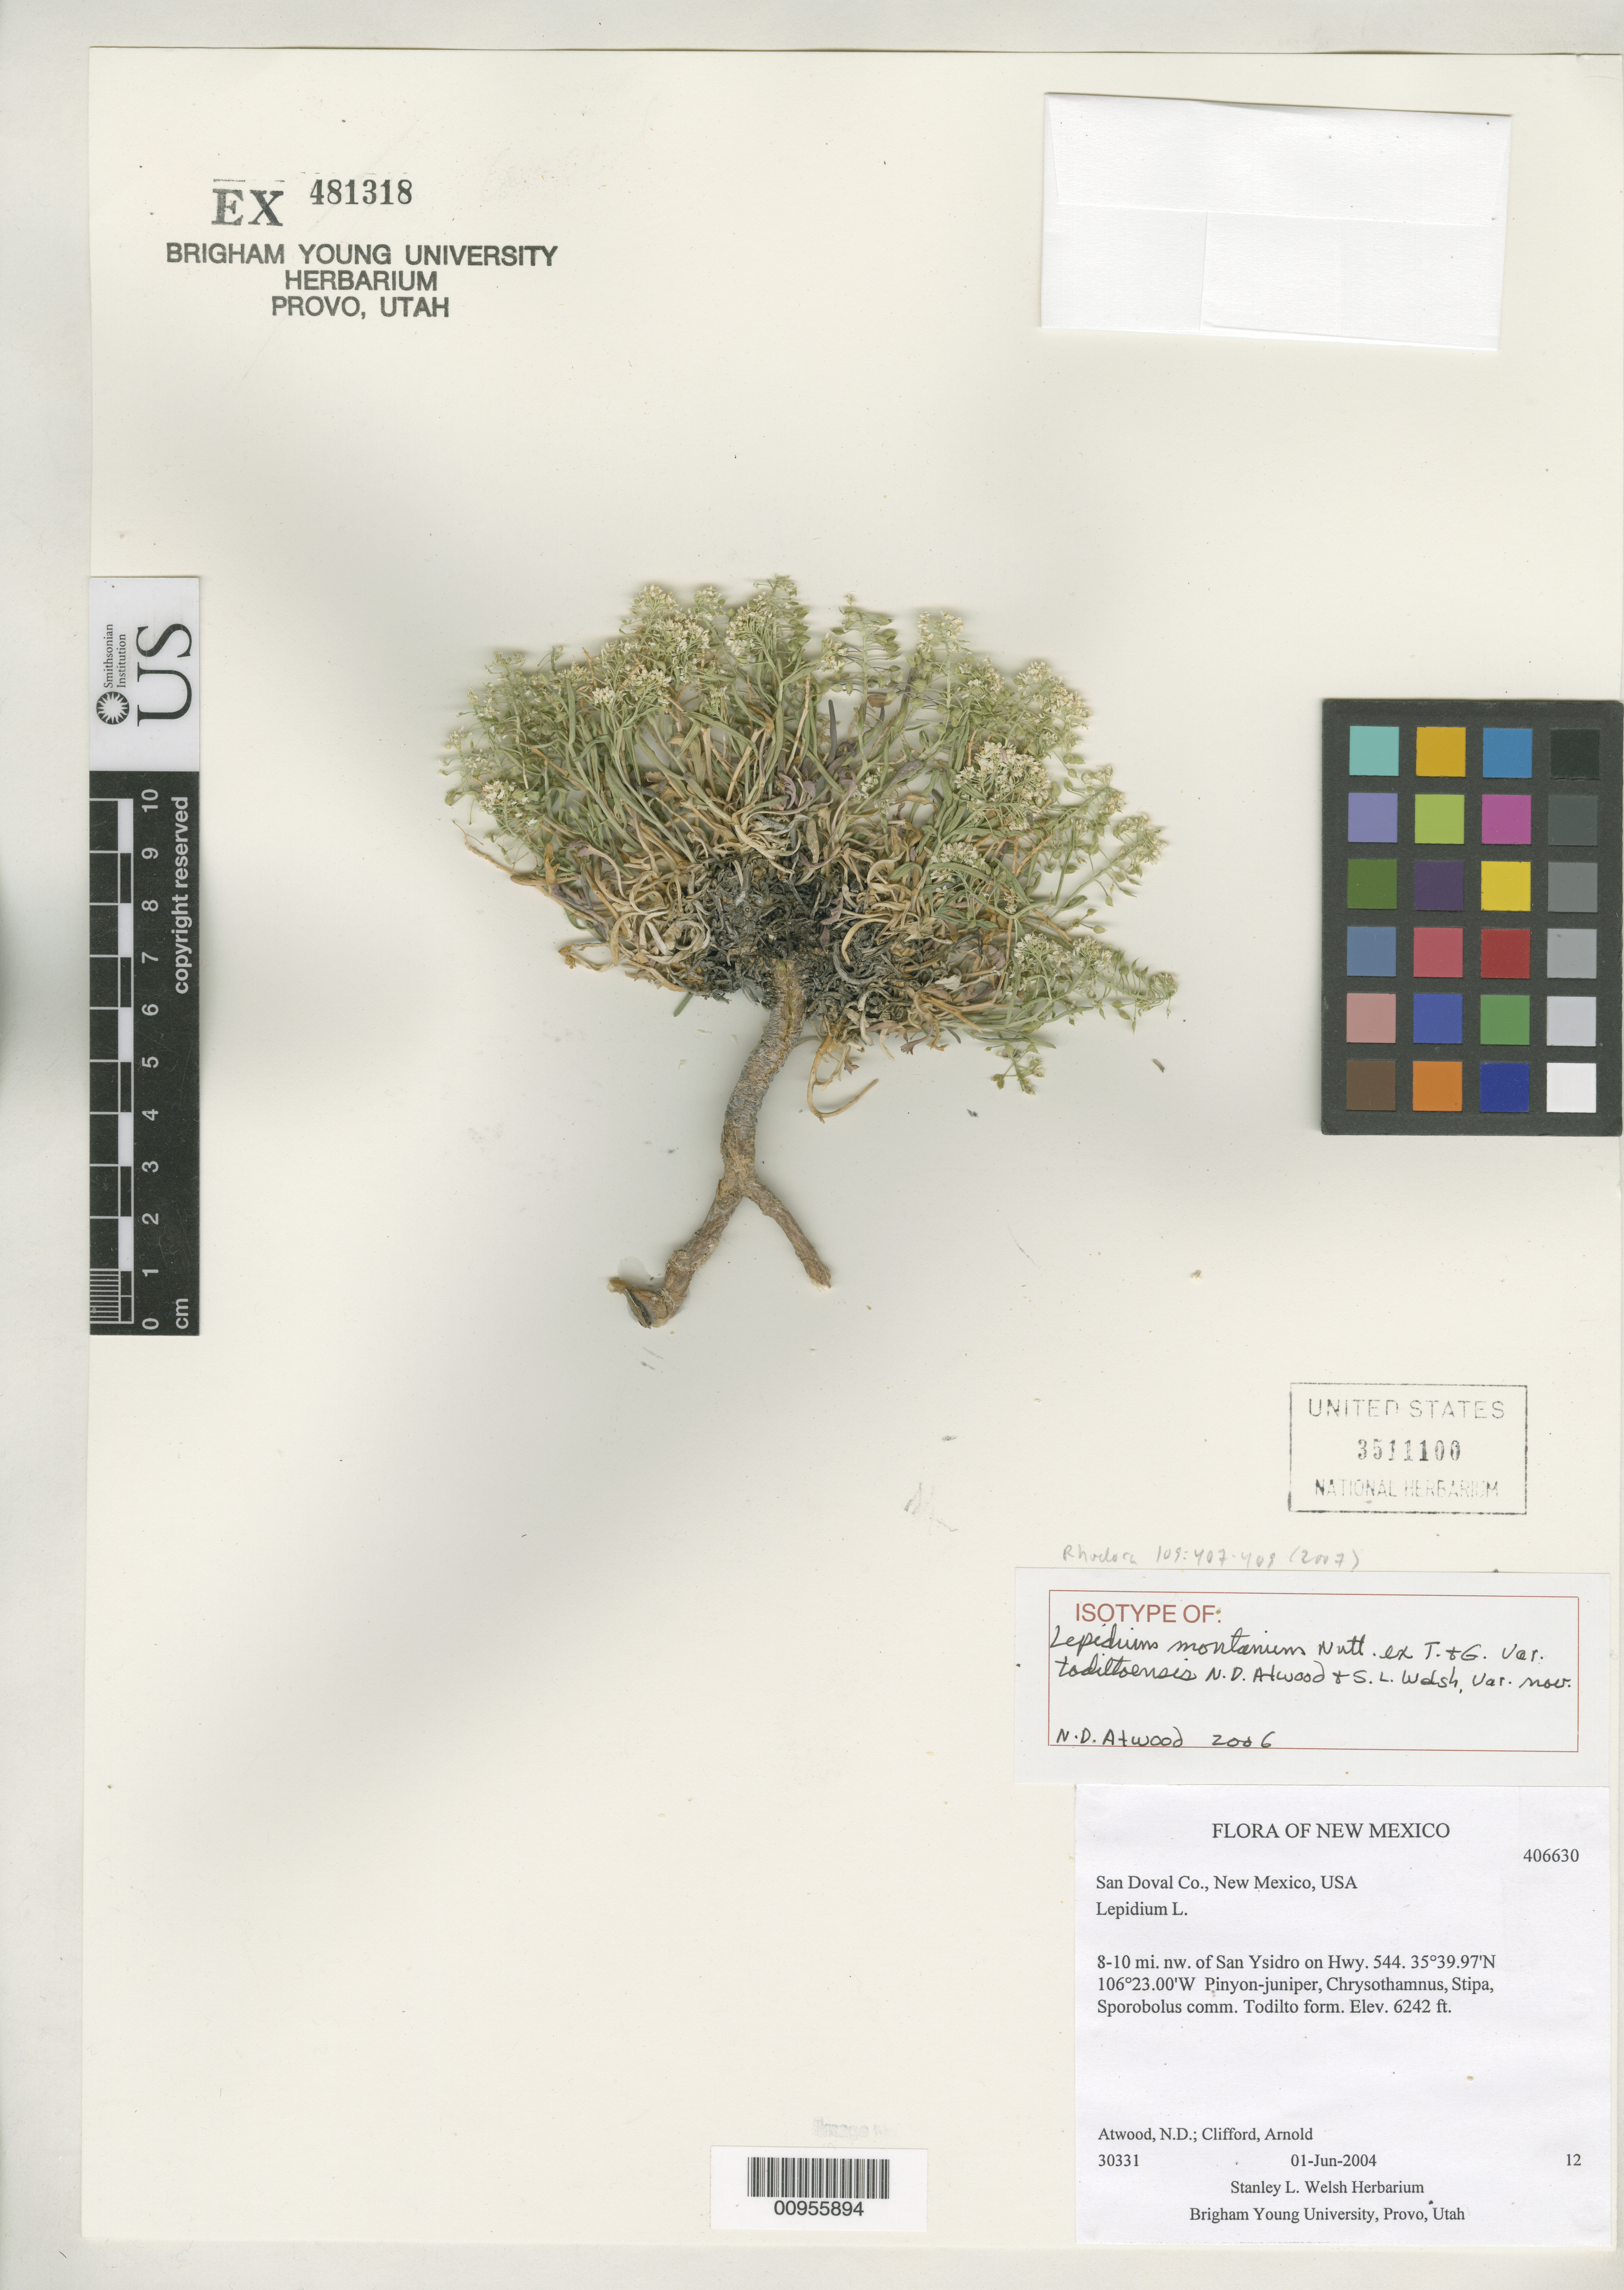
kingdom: Plantae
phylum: Tracheophyta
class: Magnoliopsida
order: Brassicales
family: Brassicaceae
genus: Lepidium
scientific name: Lepidium montanum var. todiltoensis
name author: Atwood & S.L. Welsh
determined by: Atwood, N. D.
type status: Isotype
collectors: N. Atwood & A. Clifford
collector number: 30331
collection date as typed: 01 Jun 2004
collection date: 2004-06-01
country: United States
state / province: New Mexico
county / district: San Doval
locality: San Doval Co., New Mexico, USA. 8-10 mi. NW of San Ysidro on Hwy. 544.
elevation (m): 1903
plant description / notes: Specimen ex Brigham Young University Herbarium.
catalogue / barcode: US 3511100